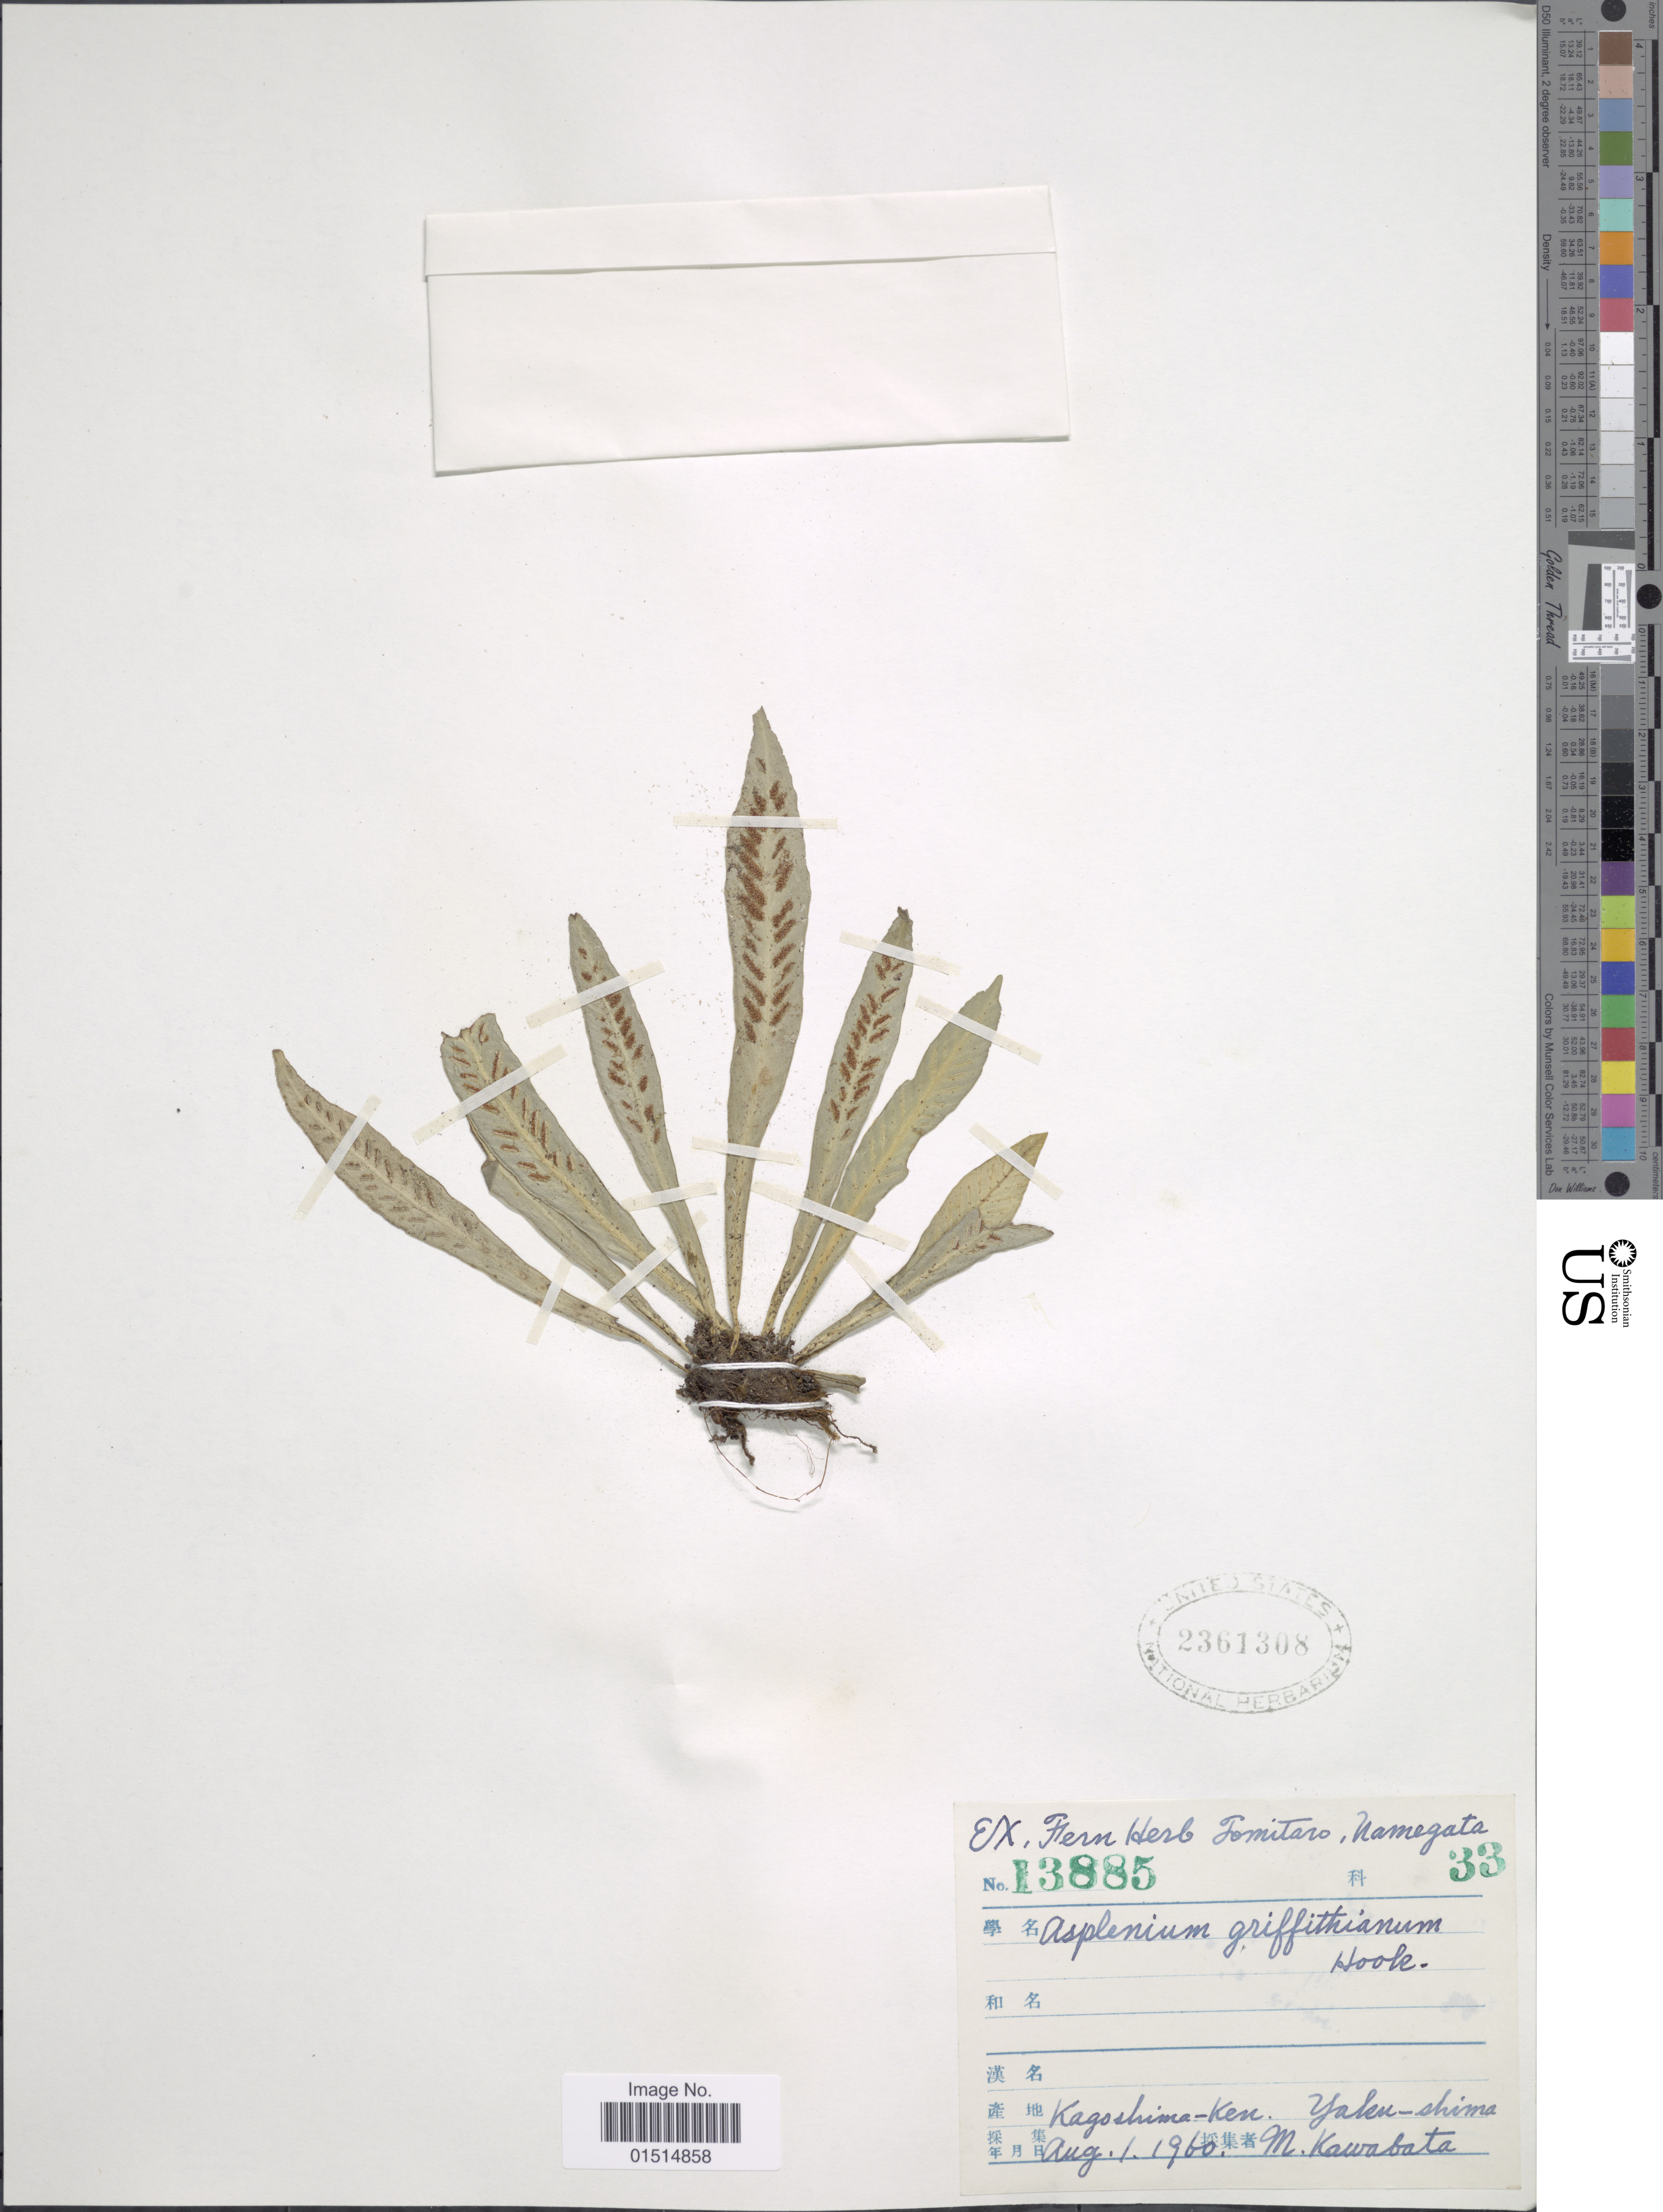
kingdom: Plantae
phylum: Tracheophyta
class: Polypodiopsida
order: Polypodiales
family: Aspleniaceae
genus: Asplenium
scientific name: Asplenium griffithianum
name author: Hook.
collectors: M. Kawabata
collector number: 13885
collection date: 1960-08-01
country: Japan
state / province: Kagosima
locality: Kagoshima-ken. Yaku-shima.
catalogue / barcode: US 2361308